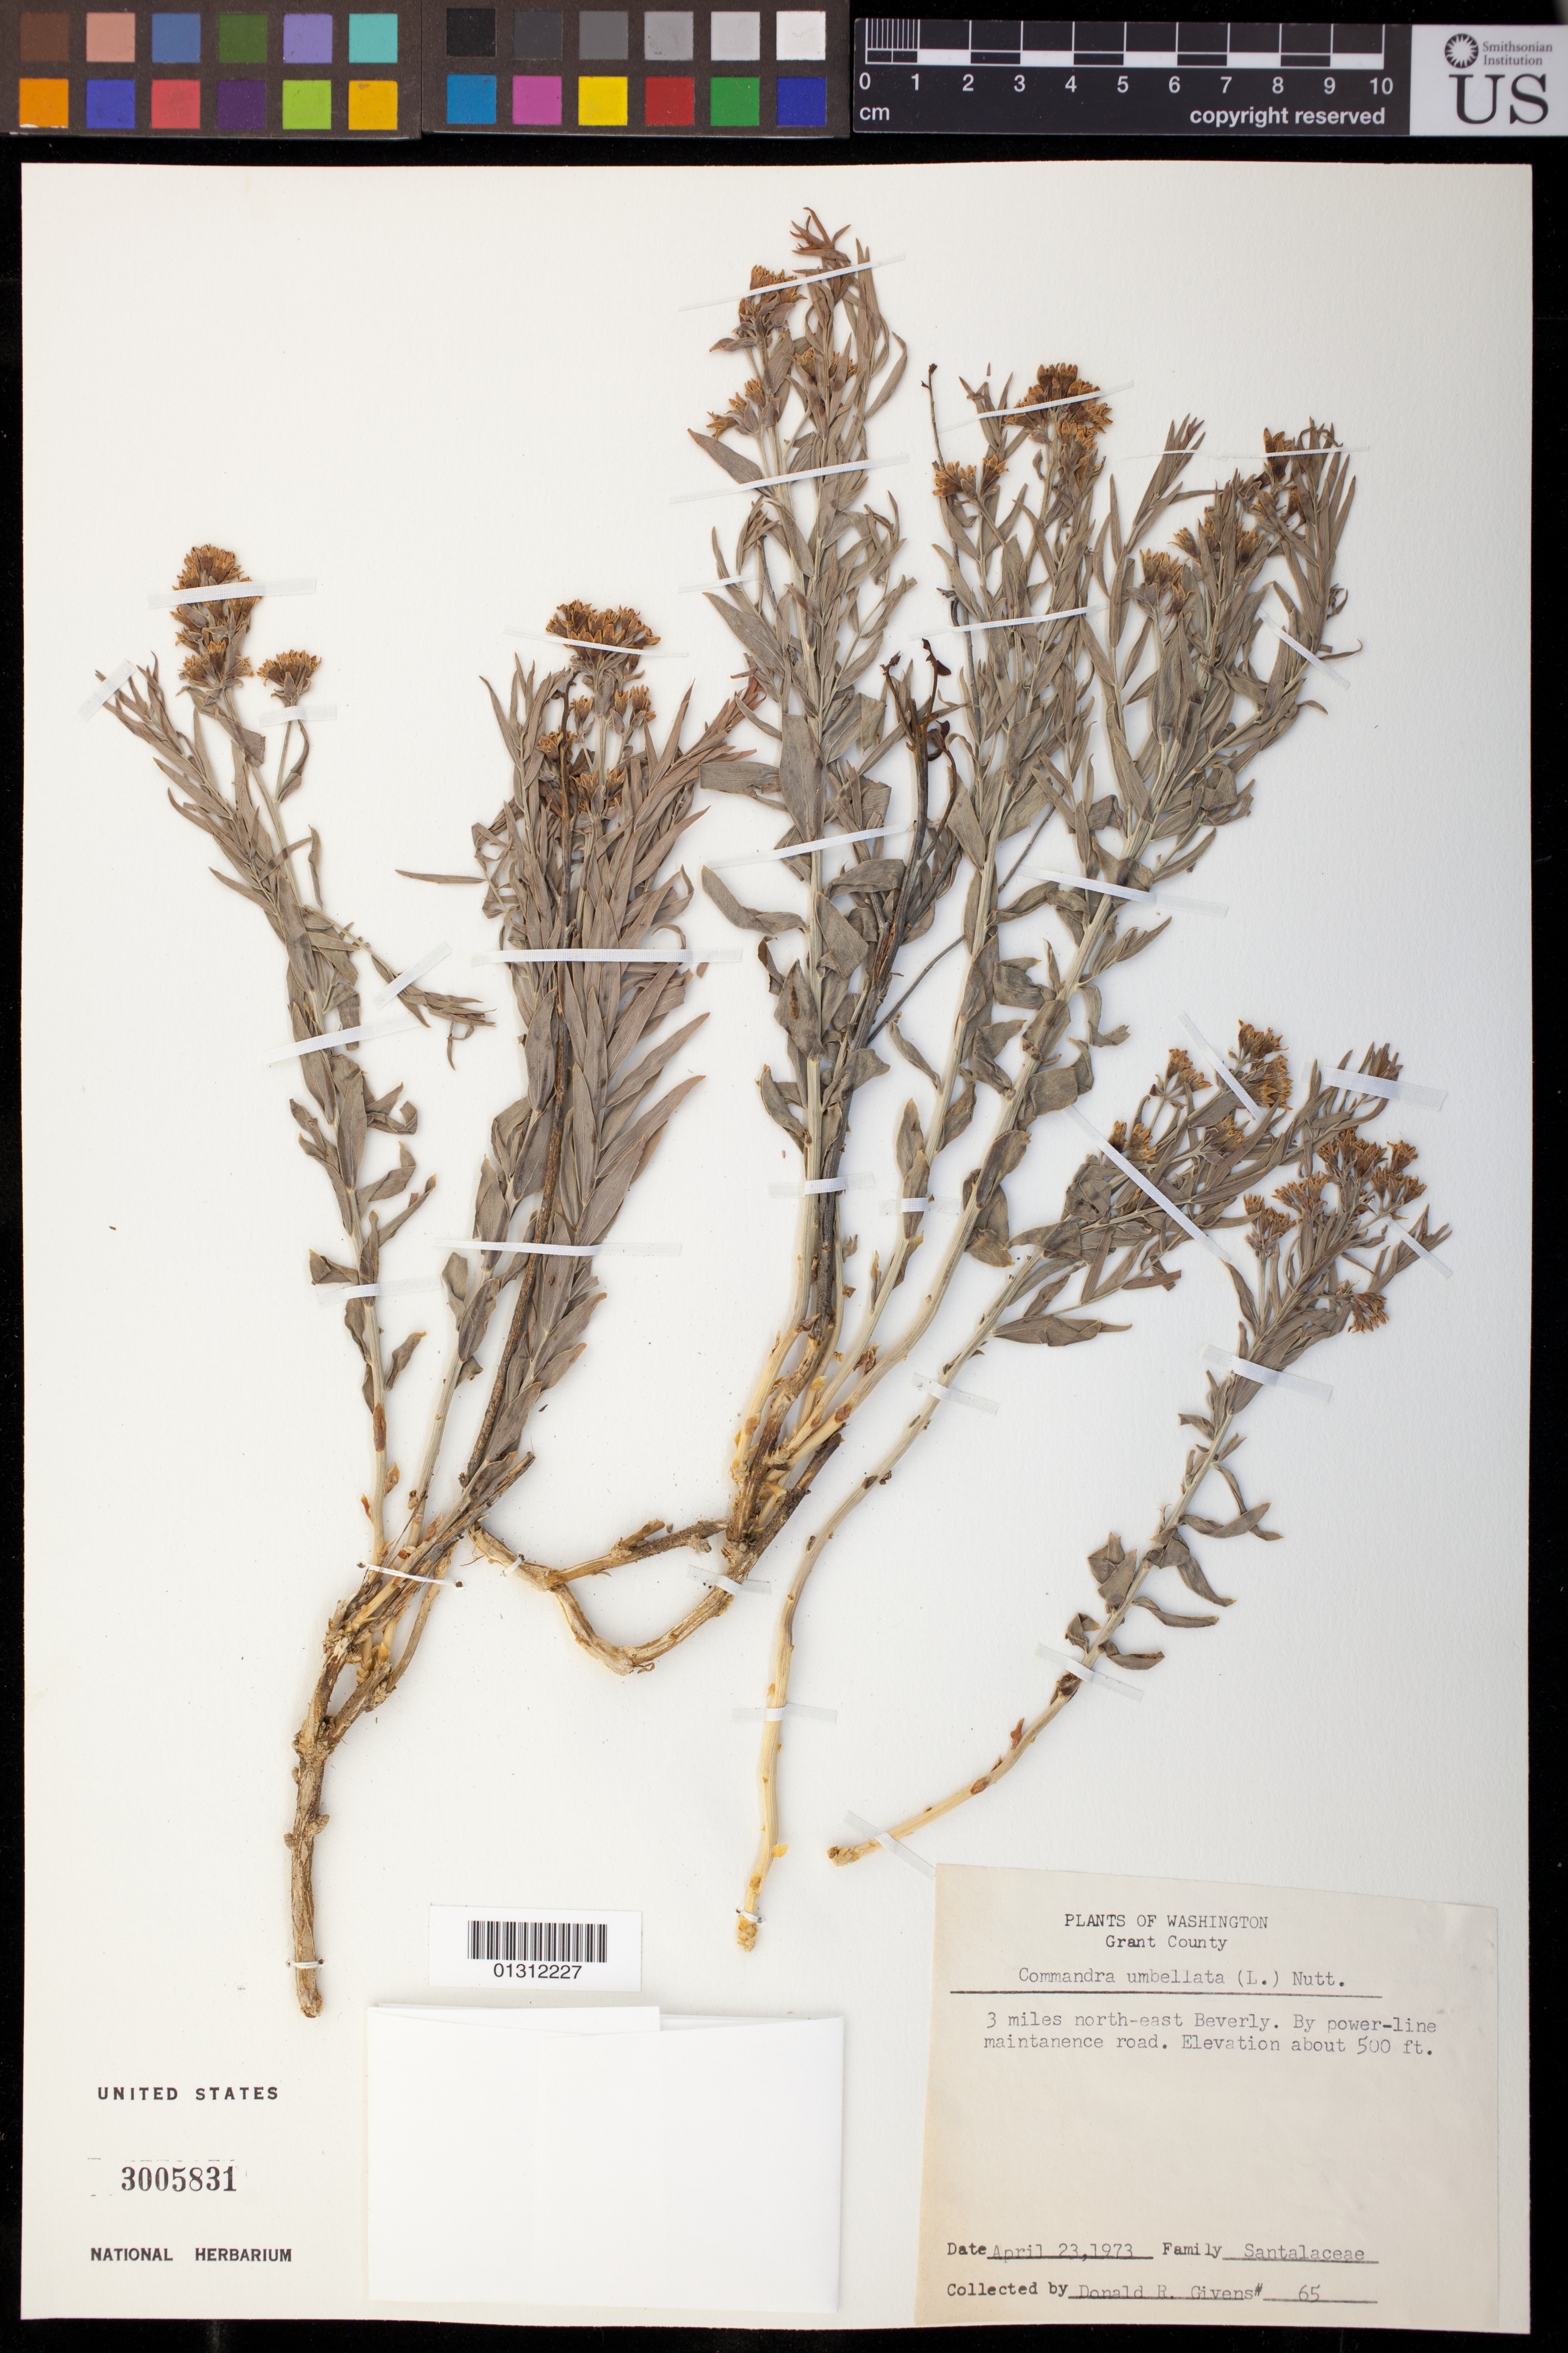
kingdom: Plantae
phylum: Tracheophyta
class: Magnoliopsida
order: Santalales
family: Comandraceae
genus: Comandra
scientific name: Comandra umbellata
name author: (L.) Nutt.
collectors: D. Givens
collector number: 65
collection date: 1973-04-23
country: United States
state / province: Washington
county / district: Grant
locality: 3 miles north-east Beverly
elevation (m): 152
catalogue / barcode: US 3005831